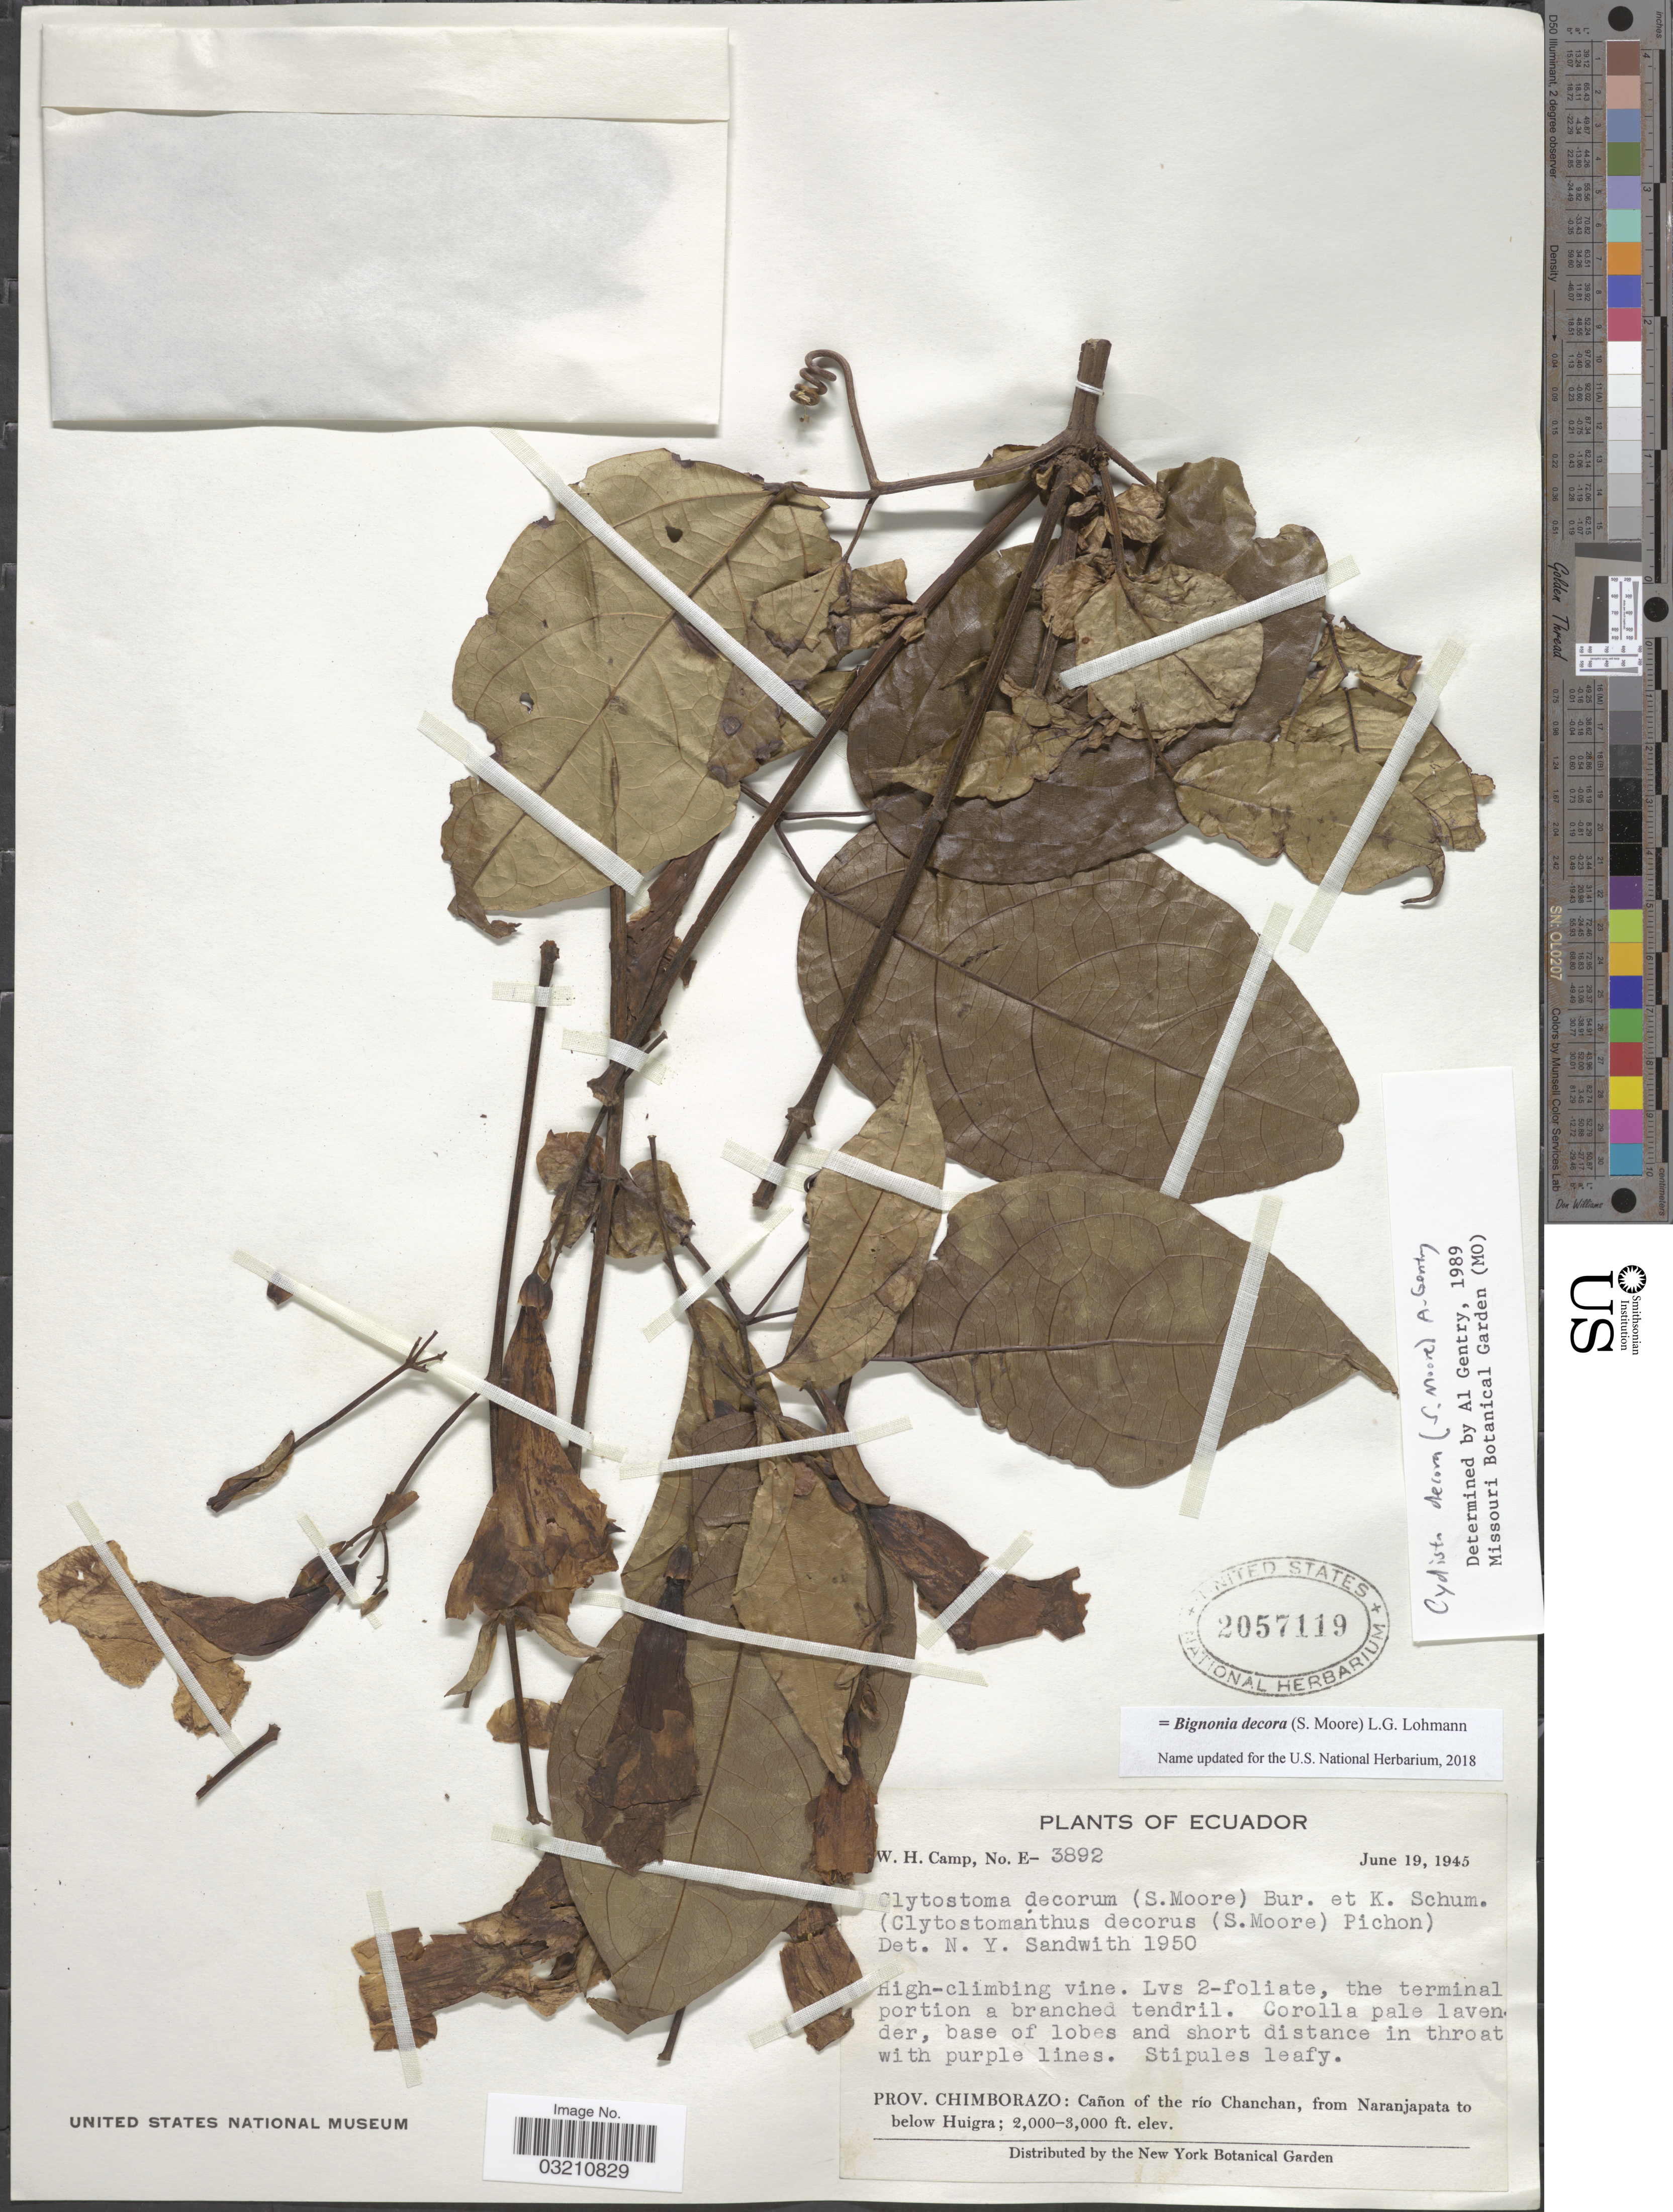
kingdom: Plantae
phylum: Tracheophyta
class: Magnoliopsida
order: Lamiales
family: Bignoniaceae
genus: Bignonia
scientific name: Bignonia decora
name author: (S. Moore) L.G. Lohmann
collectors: W. H. Camp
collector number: E-3892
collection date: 1945-06-19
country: Ecuador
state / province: Chimborazo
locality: Cañon of the río Chanchan, from Naranjapata to below Huigra.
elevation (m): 610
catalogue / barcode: US 2057119